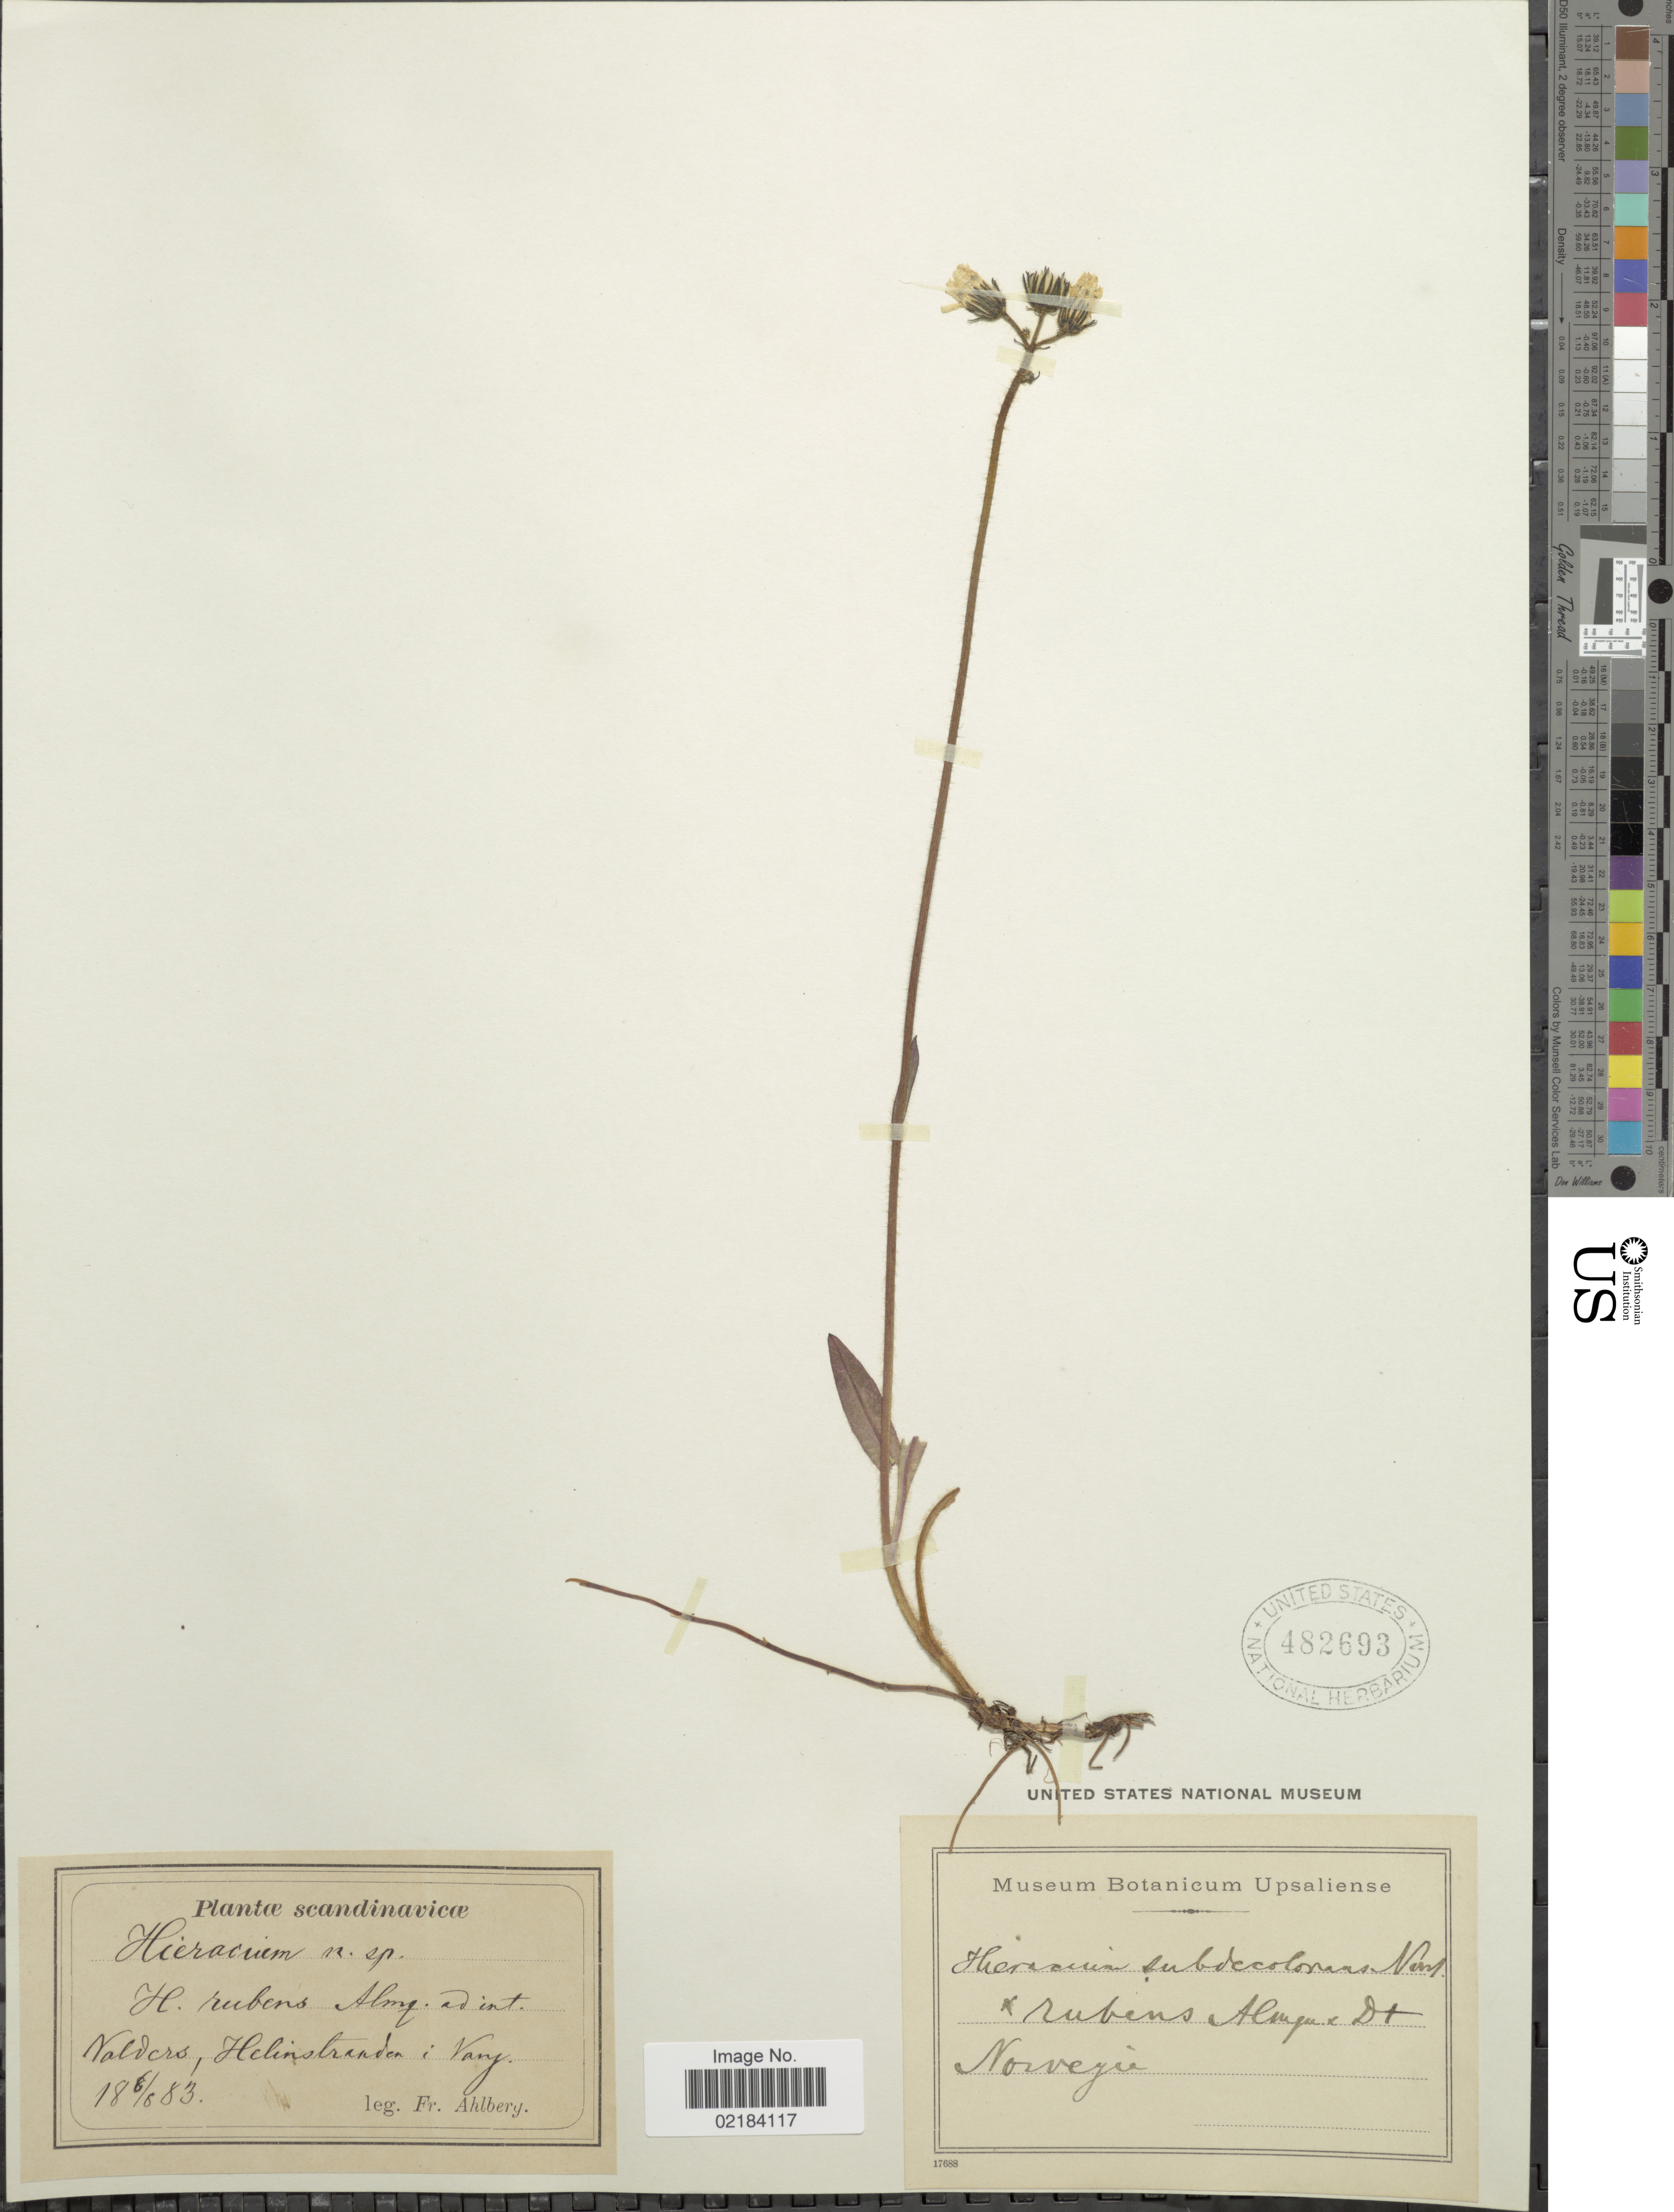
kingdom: Plantae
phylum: Tracheophyta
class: Magnoliopsida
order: Asterales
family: Asteraceae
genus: Pilosella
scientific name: Pilosella subdecolorans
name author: (Norrl.) S. Bräut. & Greuter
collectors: F. Ahlberg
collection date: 1883-06-06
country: Norway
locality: Scandinavicæ, Valders, Helinstraden: Vanj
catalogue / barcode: US 482693